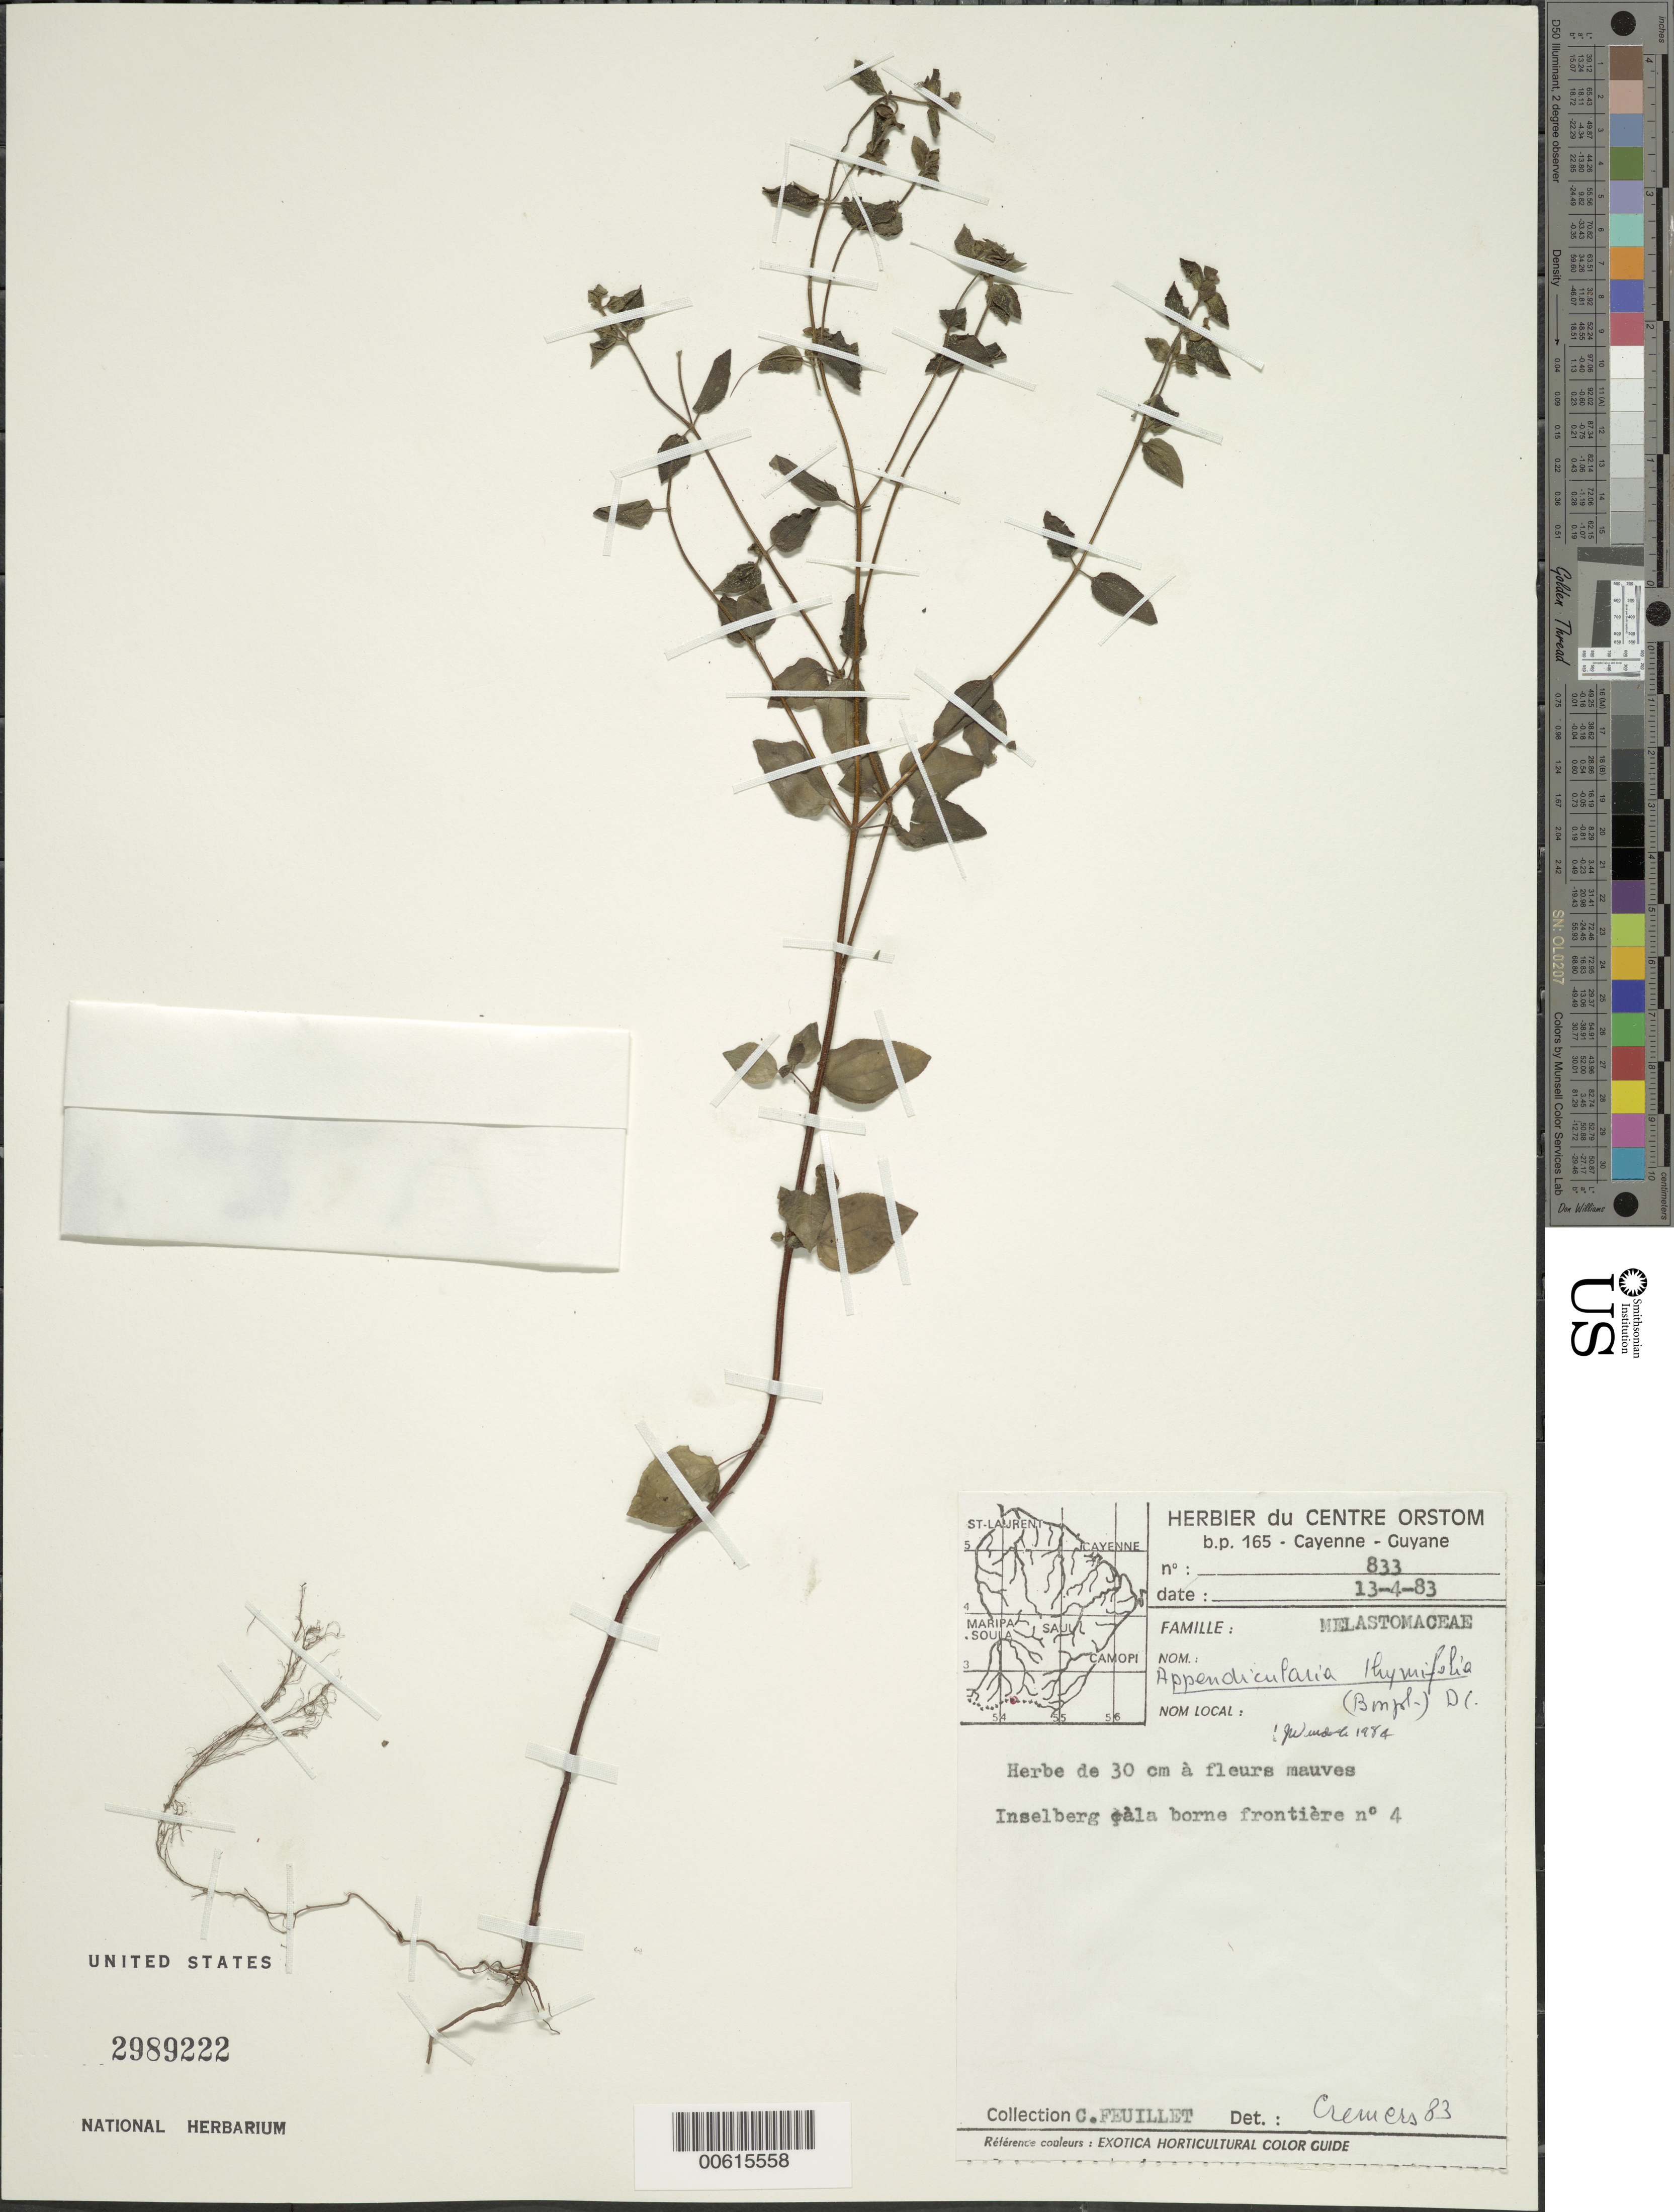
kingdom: Plantae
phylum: Tracheophyta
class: Magnoliopsida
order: Myrtales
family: Melastomataceae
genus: Appendicularia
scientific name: Appendicularia thymifolia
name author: (Bonpl.) DC.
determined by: Wurdack, John J., (US), US (UNITED STATES)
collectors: C. Feuillet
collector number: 833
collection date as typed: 13-Apr-83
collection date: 1983-04-13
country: French Guiana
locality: Inselberg, NW de Monts de la Trinite, E of Mana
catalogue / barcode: US 2989222